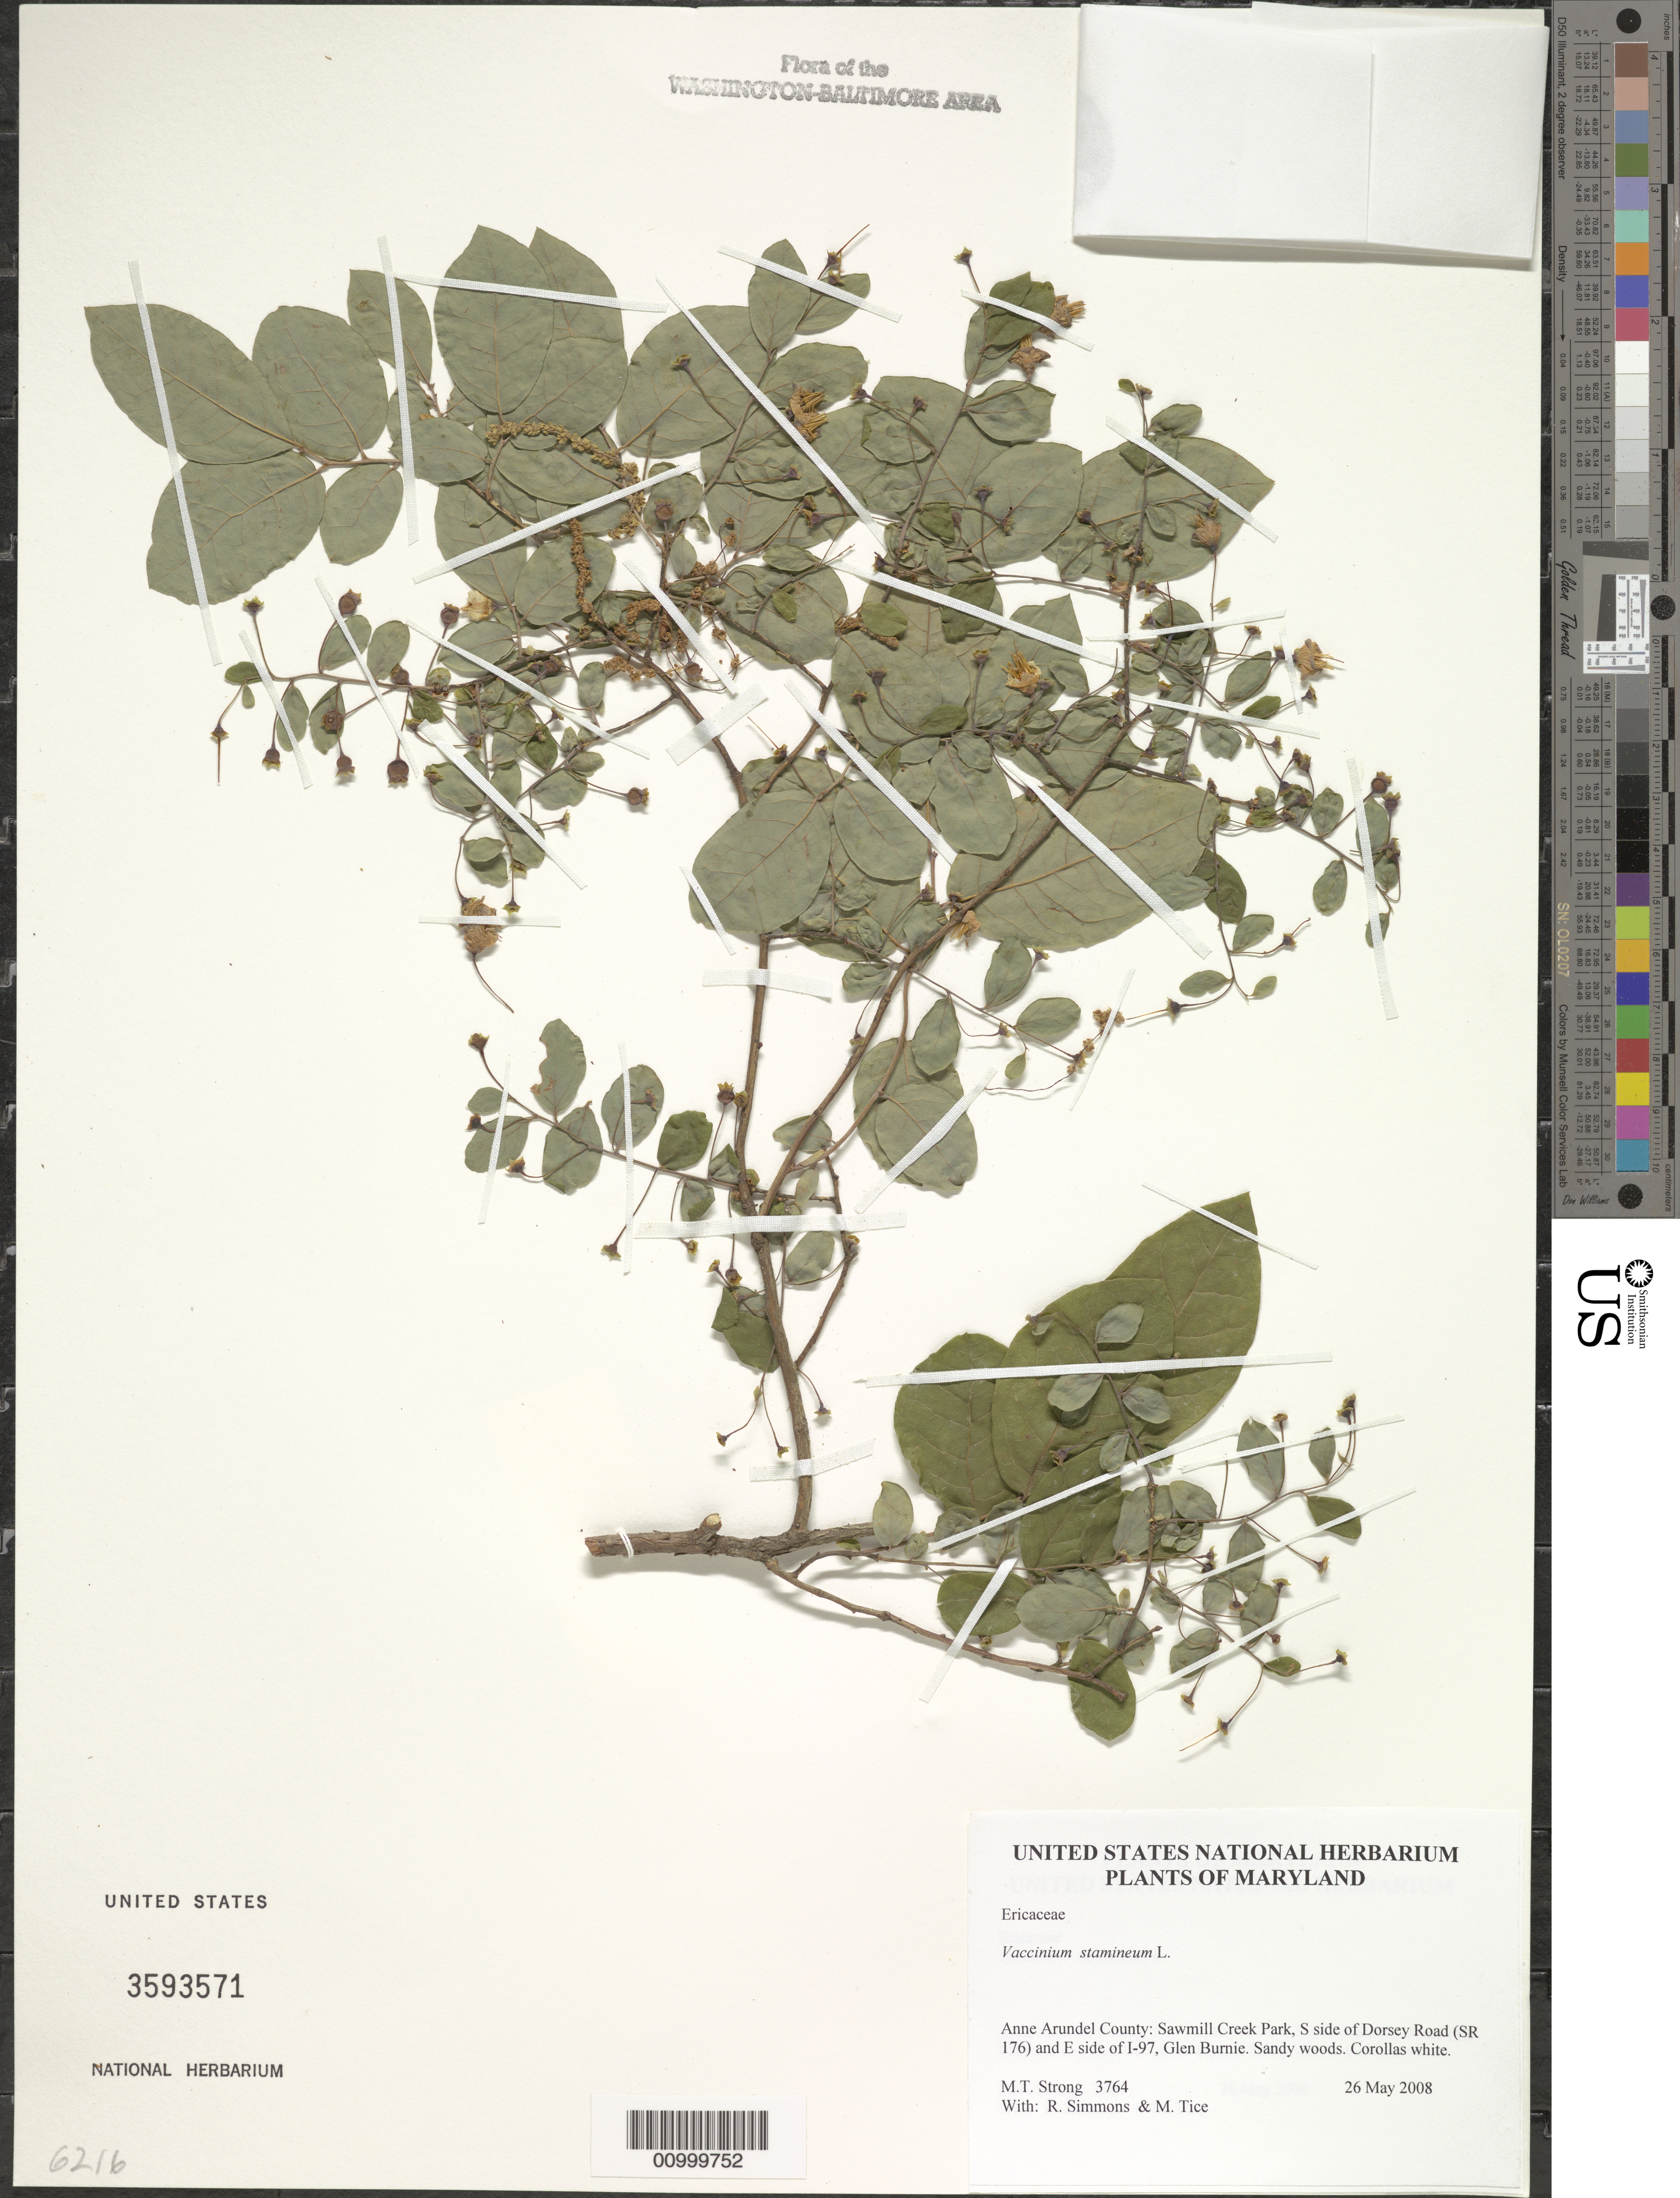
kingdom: Plantae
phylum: Tracheophyta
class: Magnoliopsida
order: Ericales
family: Ericaceae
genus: Vaccinium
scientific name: Vaccinium stamineum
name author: L.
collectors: M. T. Strong, R. H. Simmons & M. Tice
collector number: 3764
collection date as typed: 26 May 2008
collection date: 2008-05-26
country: United States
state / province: Maryland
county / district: Anne Arundel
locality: Sawmill Creek Park, S side of Dorsey Road (SR 176) and E side of I-97, Glen Burnie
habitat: Sandy woods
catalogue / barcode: US 3593571